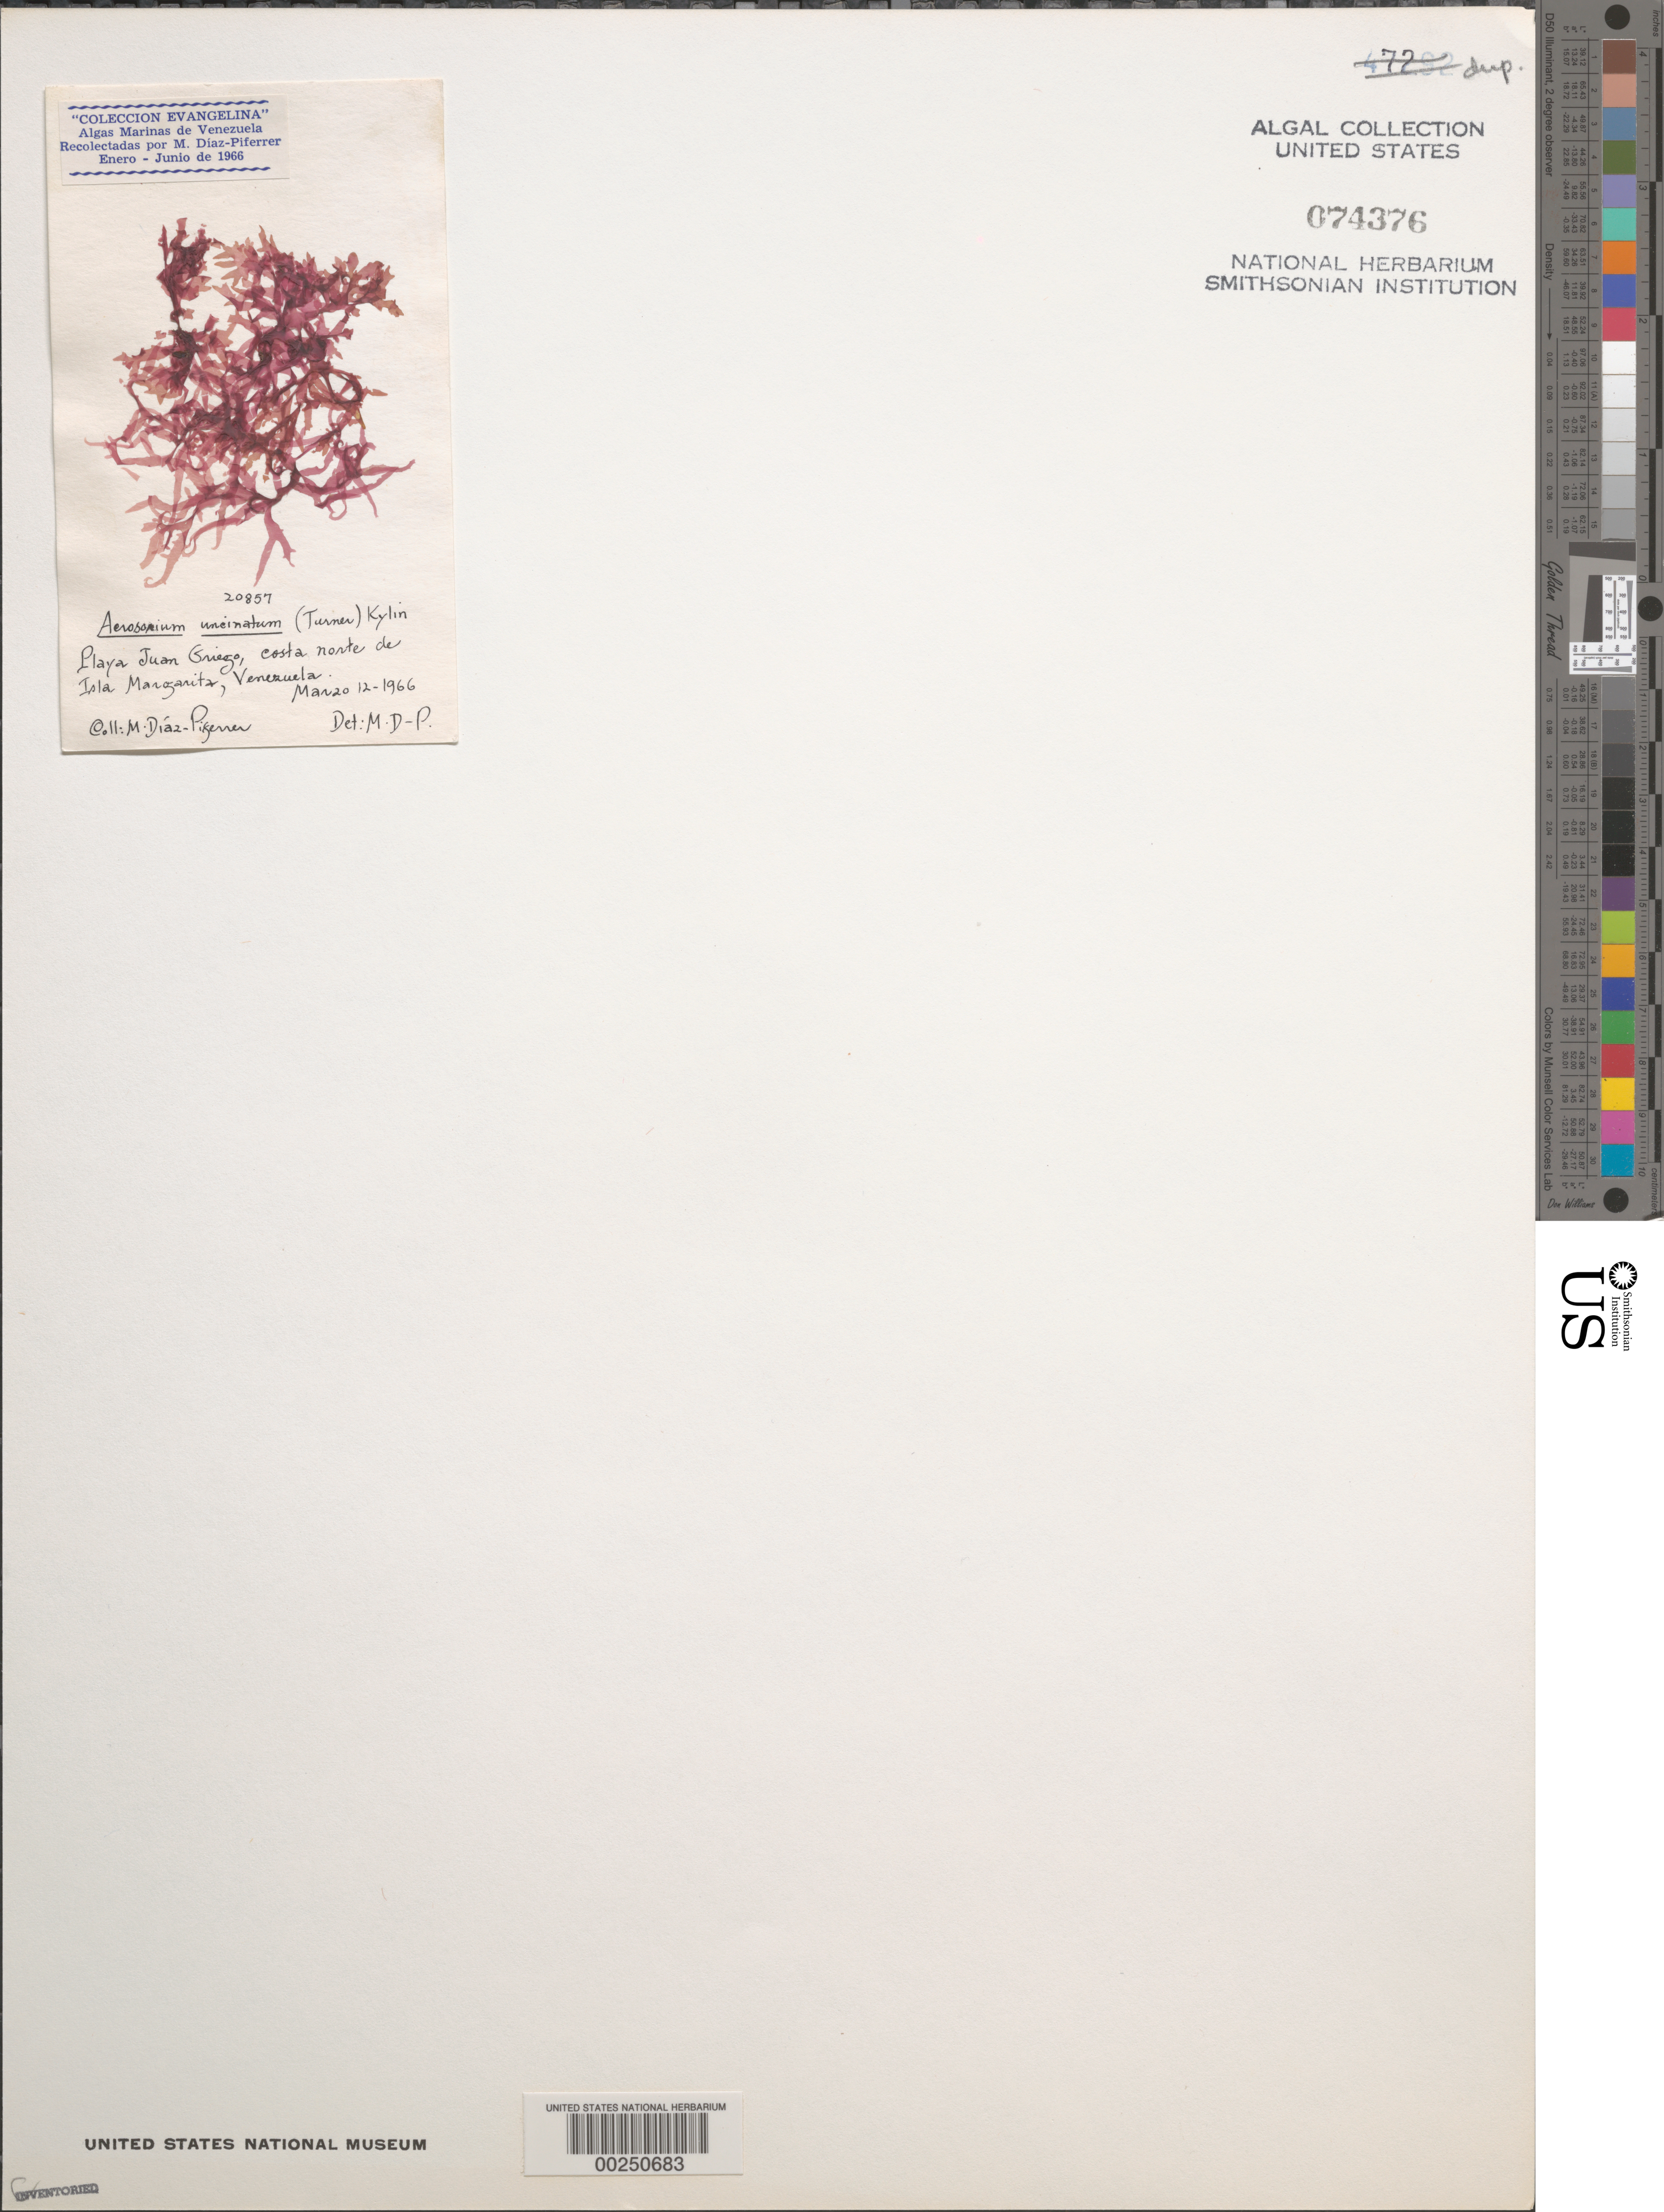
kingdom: Plantae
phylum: Rhodophyta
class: Florideophyceae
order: Ceramiales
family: Delesseriaceae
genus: Cryptopleura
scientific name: Cryptopleura ramosa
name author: (Huds.) L.M. Newton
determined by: Algae name updating Project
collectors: M. Diaz-Piferrer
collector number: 20857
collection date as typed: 12 Mar 1966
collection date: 1966-03-12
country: Venezuela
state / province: Nueva Esparta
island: Margarita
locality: Playa Juan Griego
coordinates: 11 N, 64 W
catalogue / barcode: US 74376